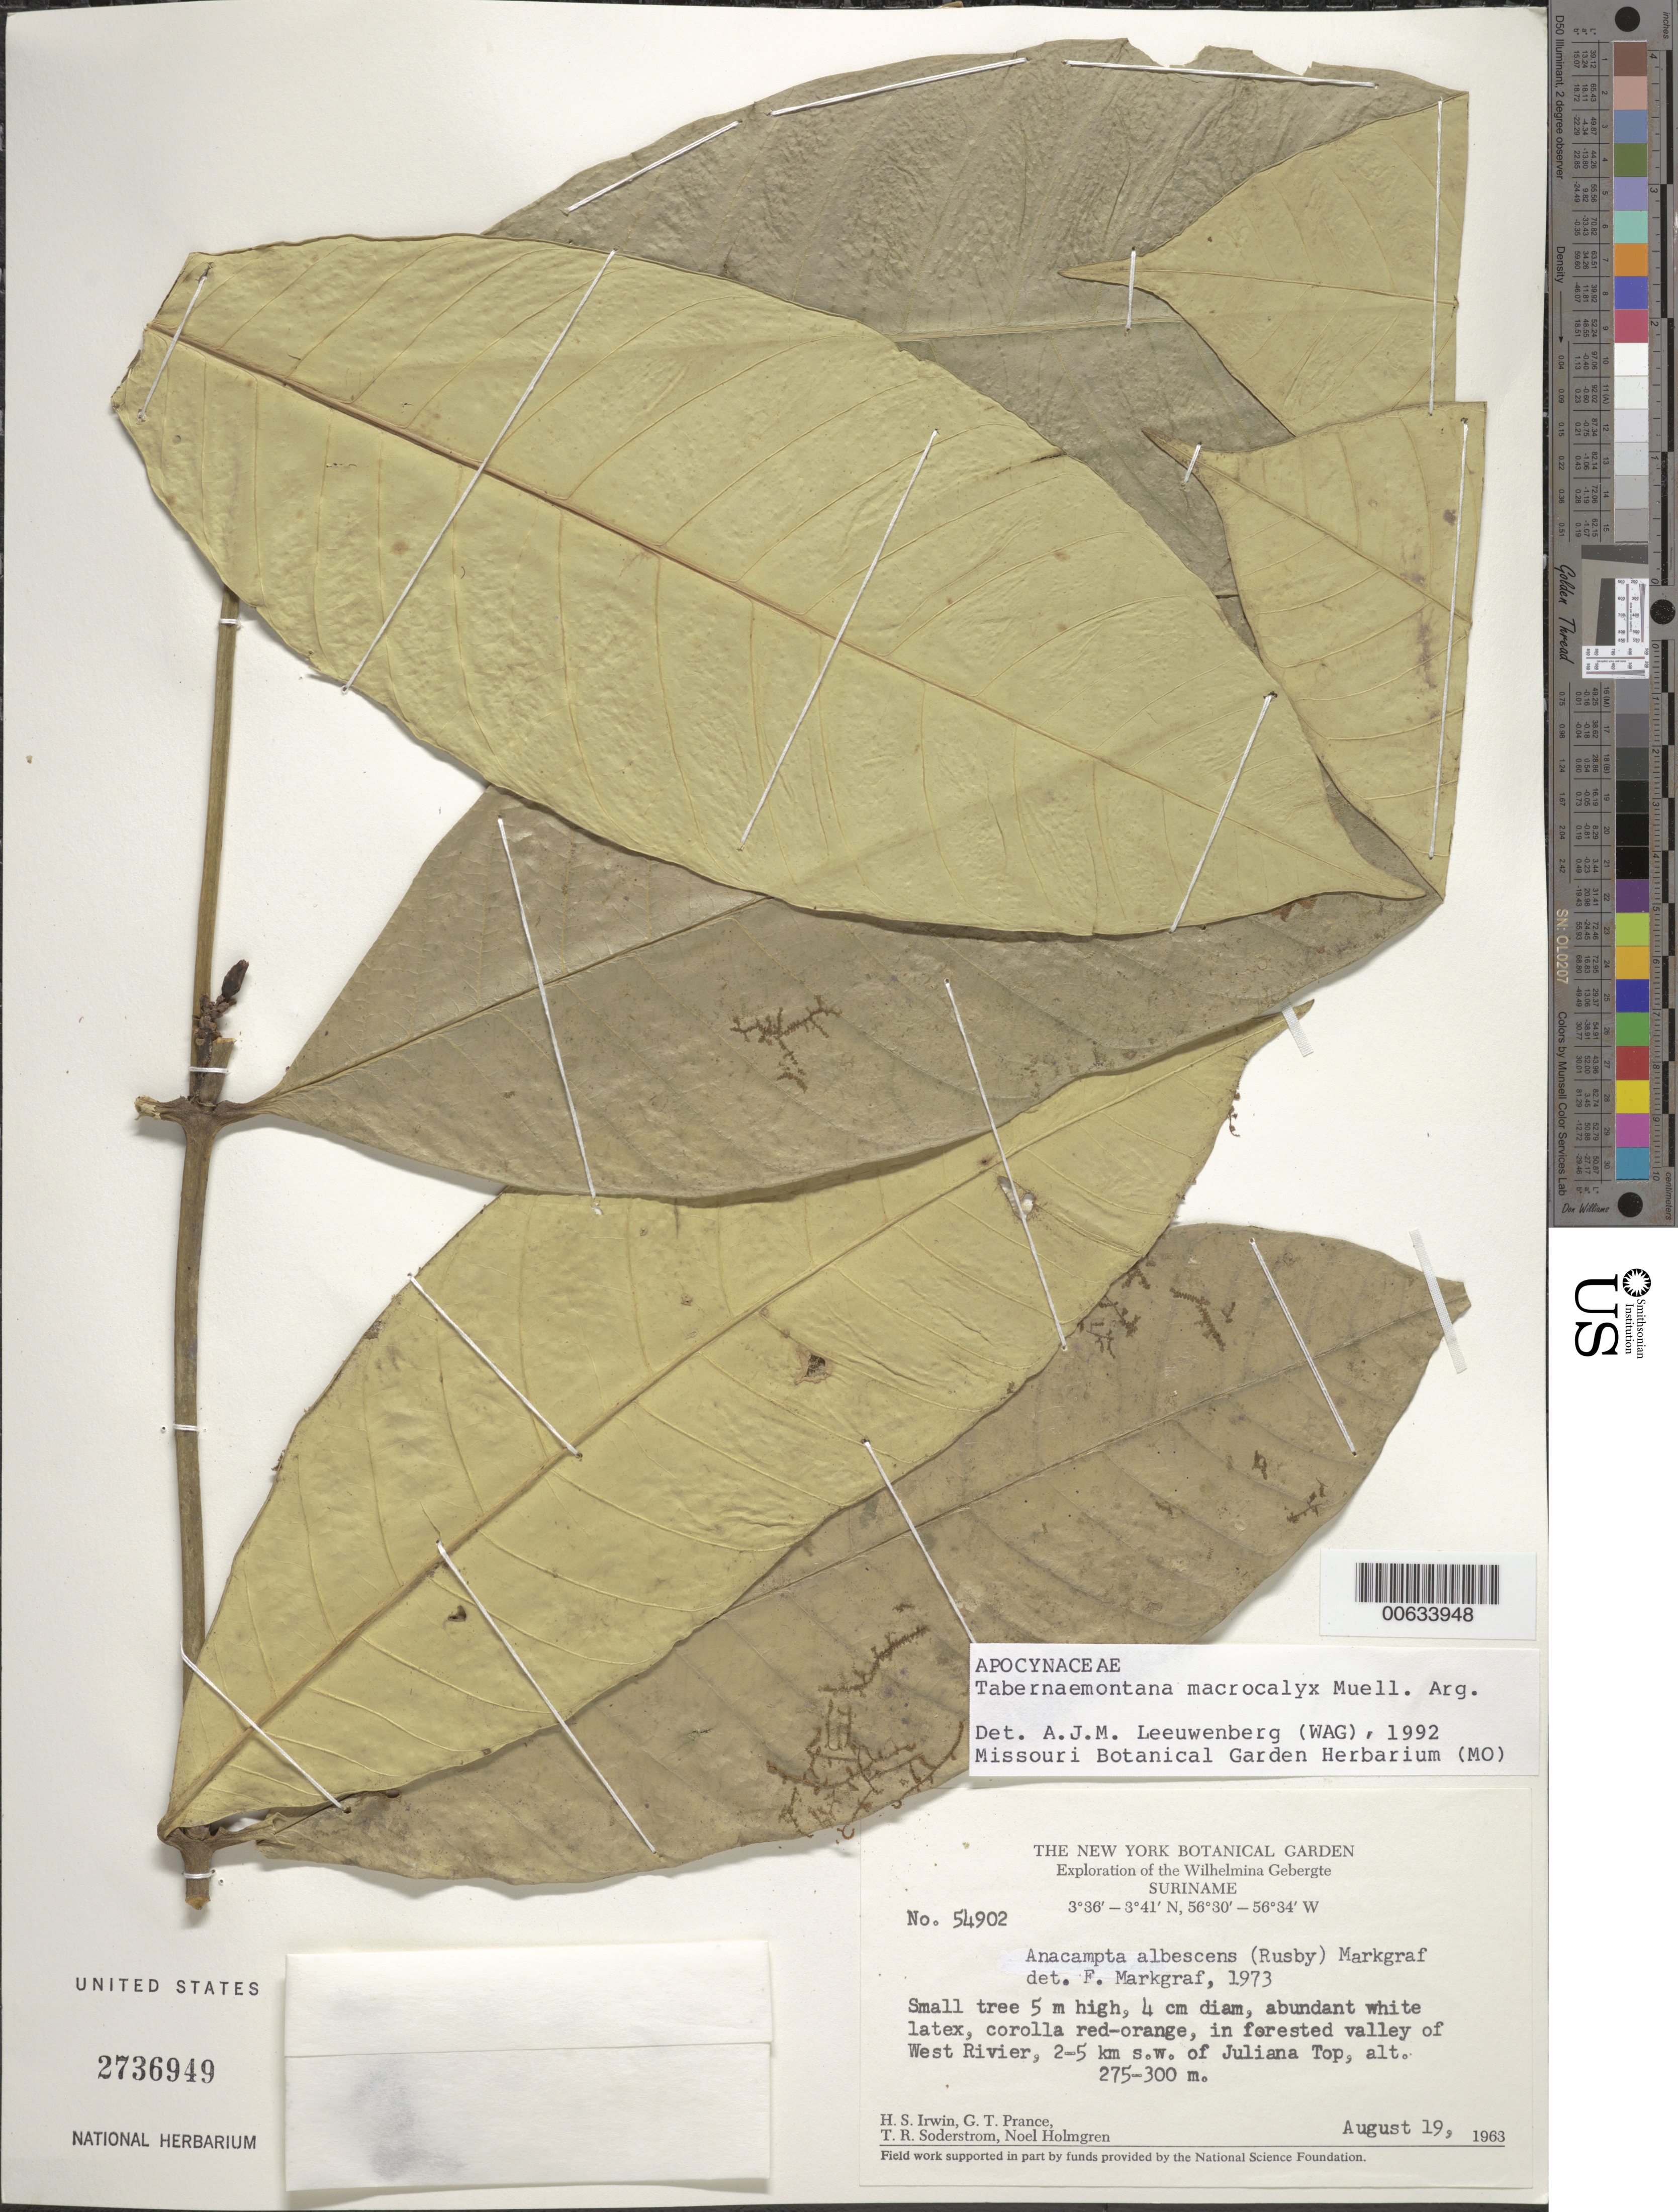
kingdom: Plantae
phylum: Tracheophyta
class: Magnoliopsida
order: Gentianales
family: Apocynaceae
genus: Tabernaemontana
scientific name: Tabernaemontana macrocalyx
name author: Müll. Arg.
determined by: Leeuwenberg, A. J. M.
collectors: H. Irwin, G. T. Prance, T. R. Soderstrom & N. H. Holmgren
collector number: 54902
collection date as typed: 19-Aug-63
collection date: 1963-08-19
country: Suriname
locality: Juliana Top, 2-5 km SW of, in West R. valley, Wilhelmina Gebergte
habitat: Forested valley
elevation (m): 275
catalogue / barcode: US 2736949